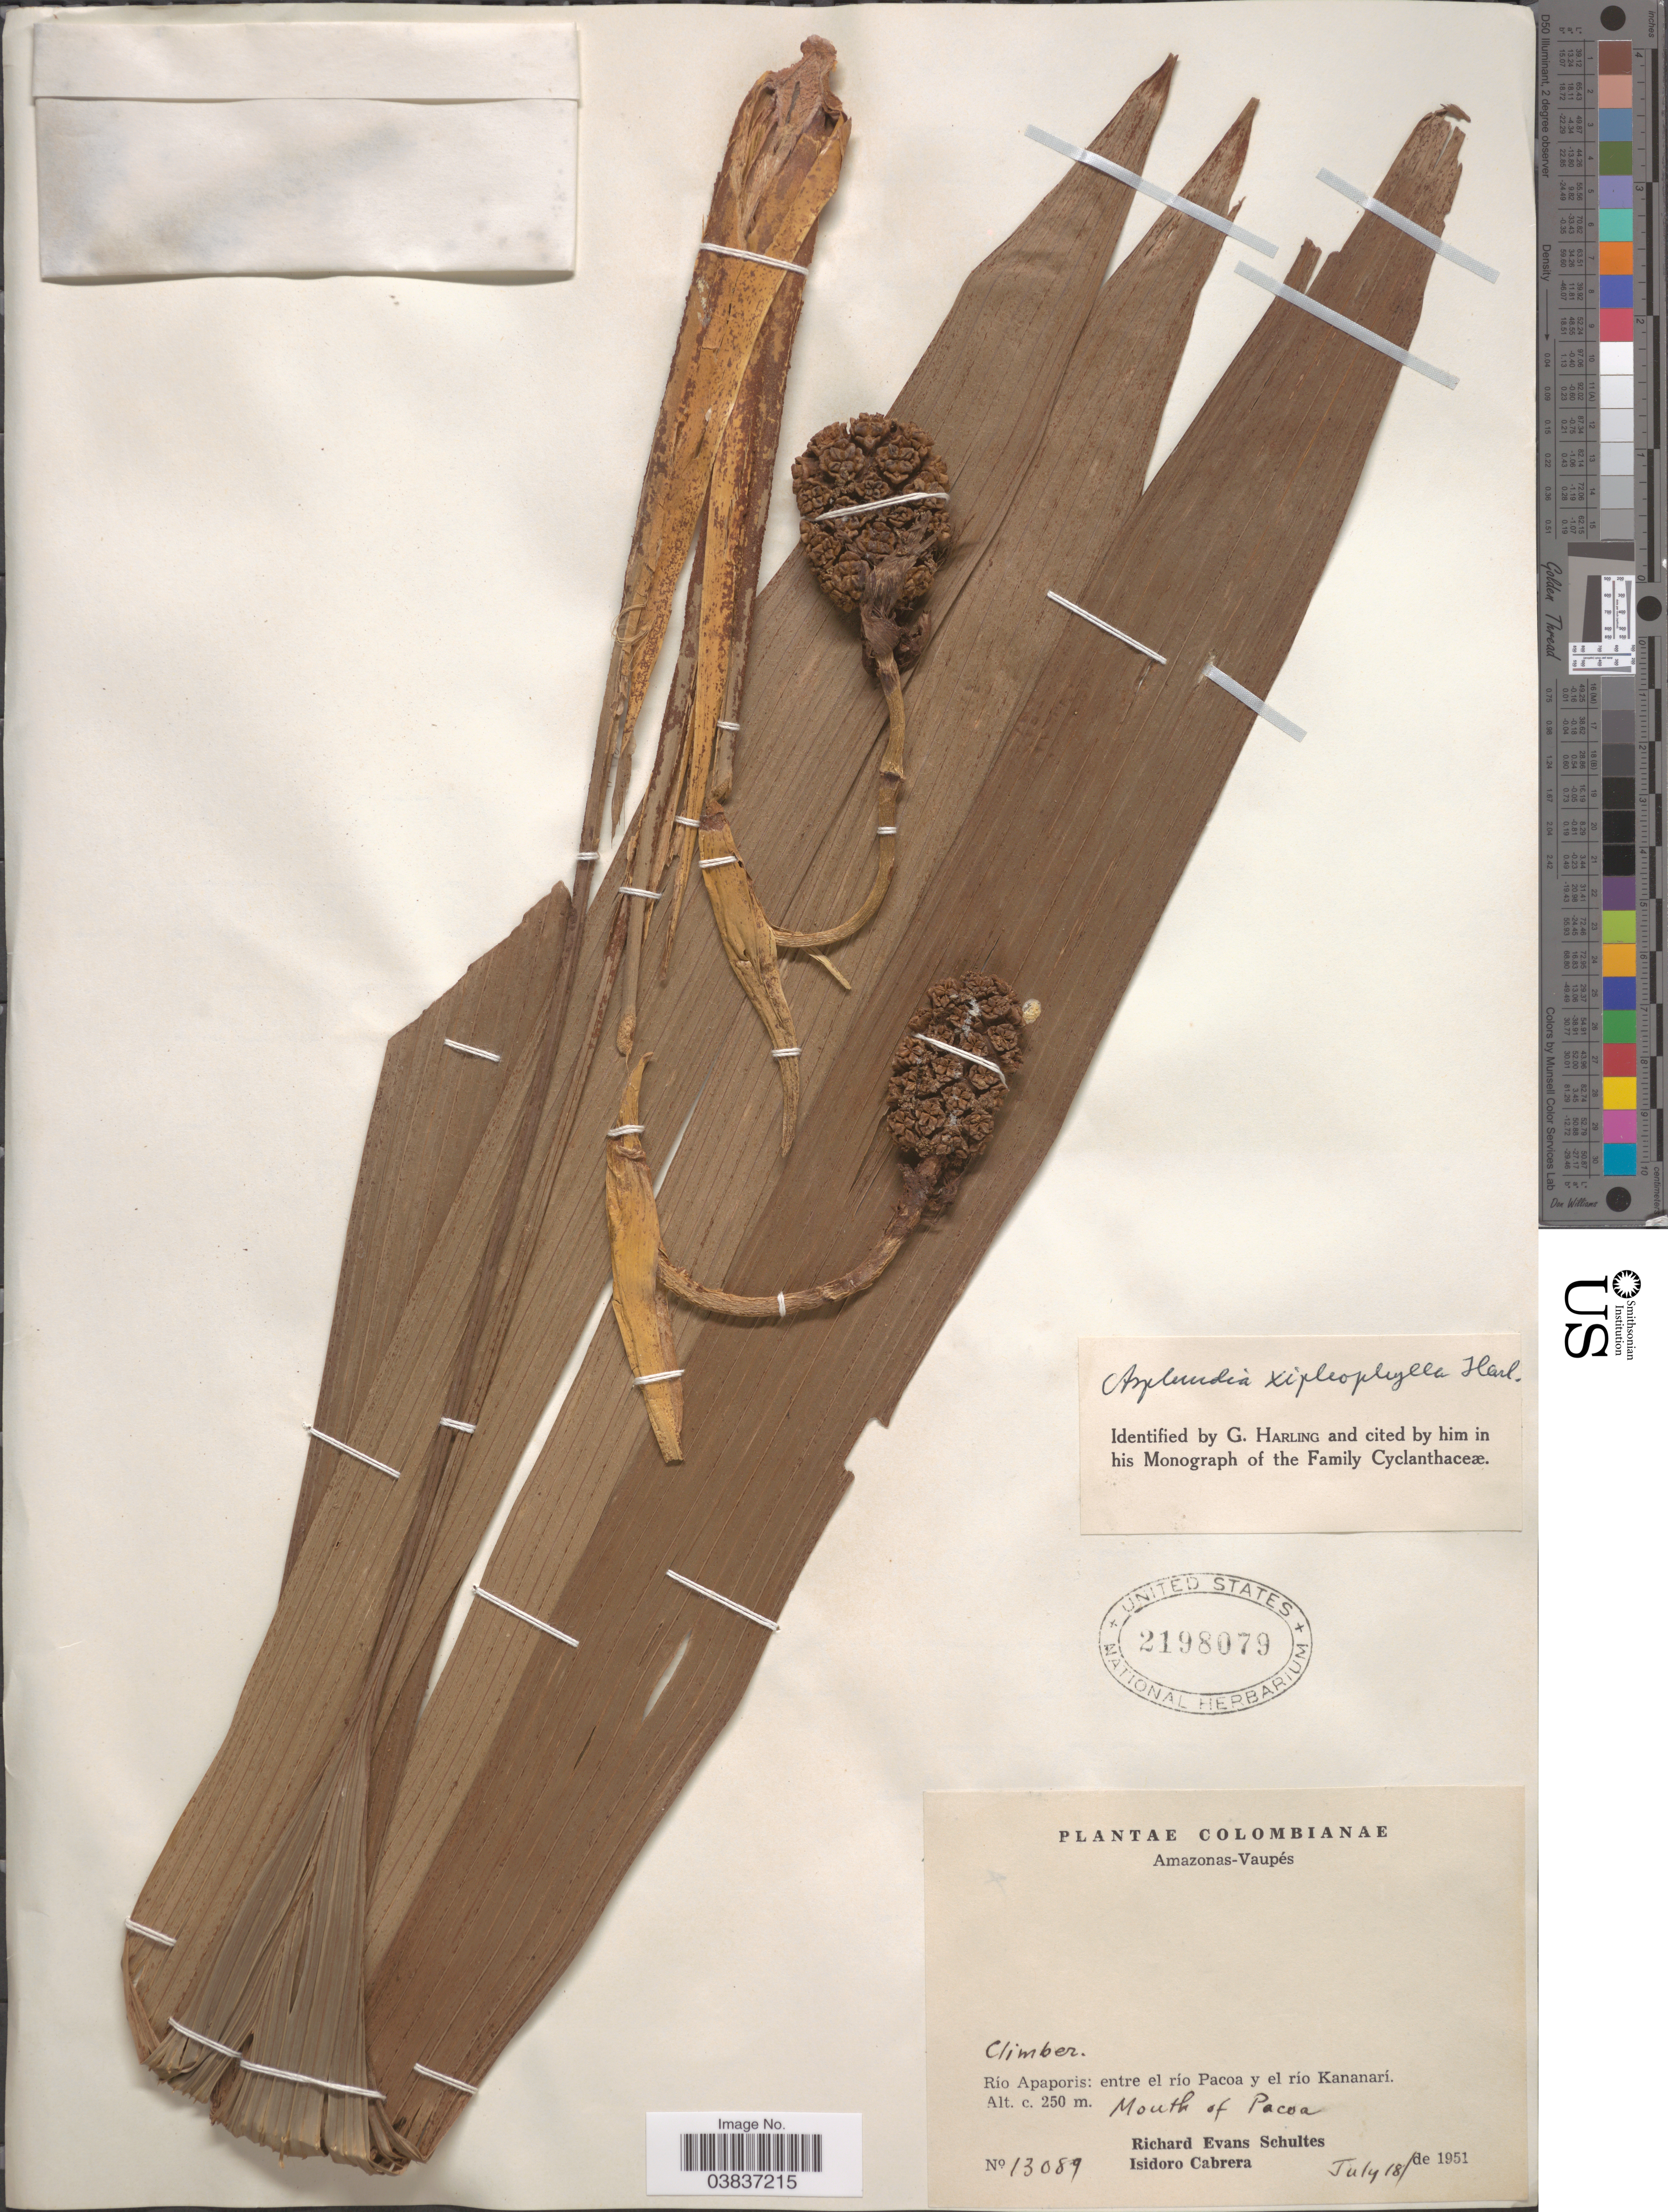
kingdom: Plantae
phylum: Tracheophyta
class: Liliopsida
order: Pandanales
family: Cyclanthaceae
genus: Asplundia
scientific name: Asplundia xiphophylla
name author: Harling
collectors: R. E. Schultes & I. Cabrera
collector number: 13089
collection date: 1951-07-18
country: Colombia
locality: Amazonas - Vaupés. Río Apaporis: entre el río Pacoa y el río Kananarí. Mouth of Pacoa.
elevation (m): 250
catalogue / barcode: US 2198079